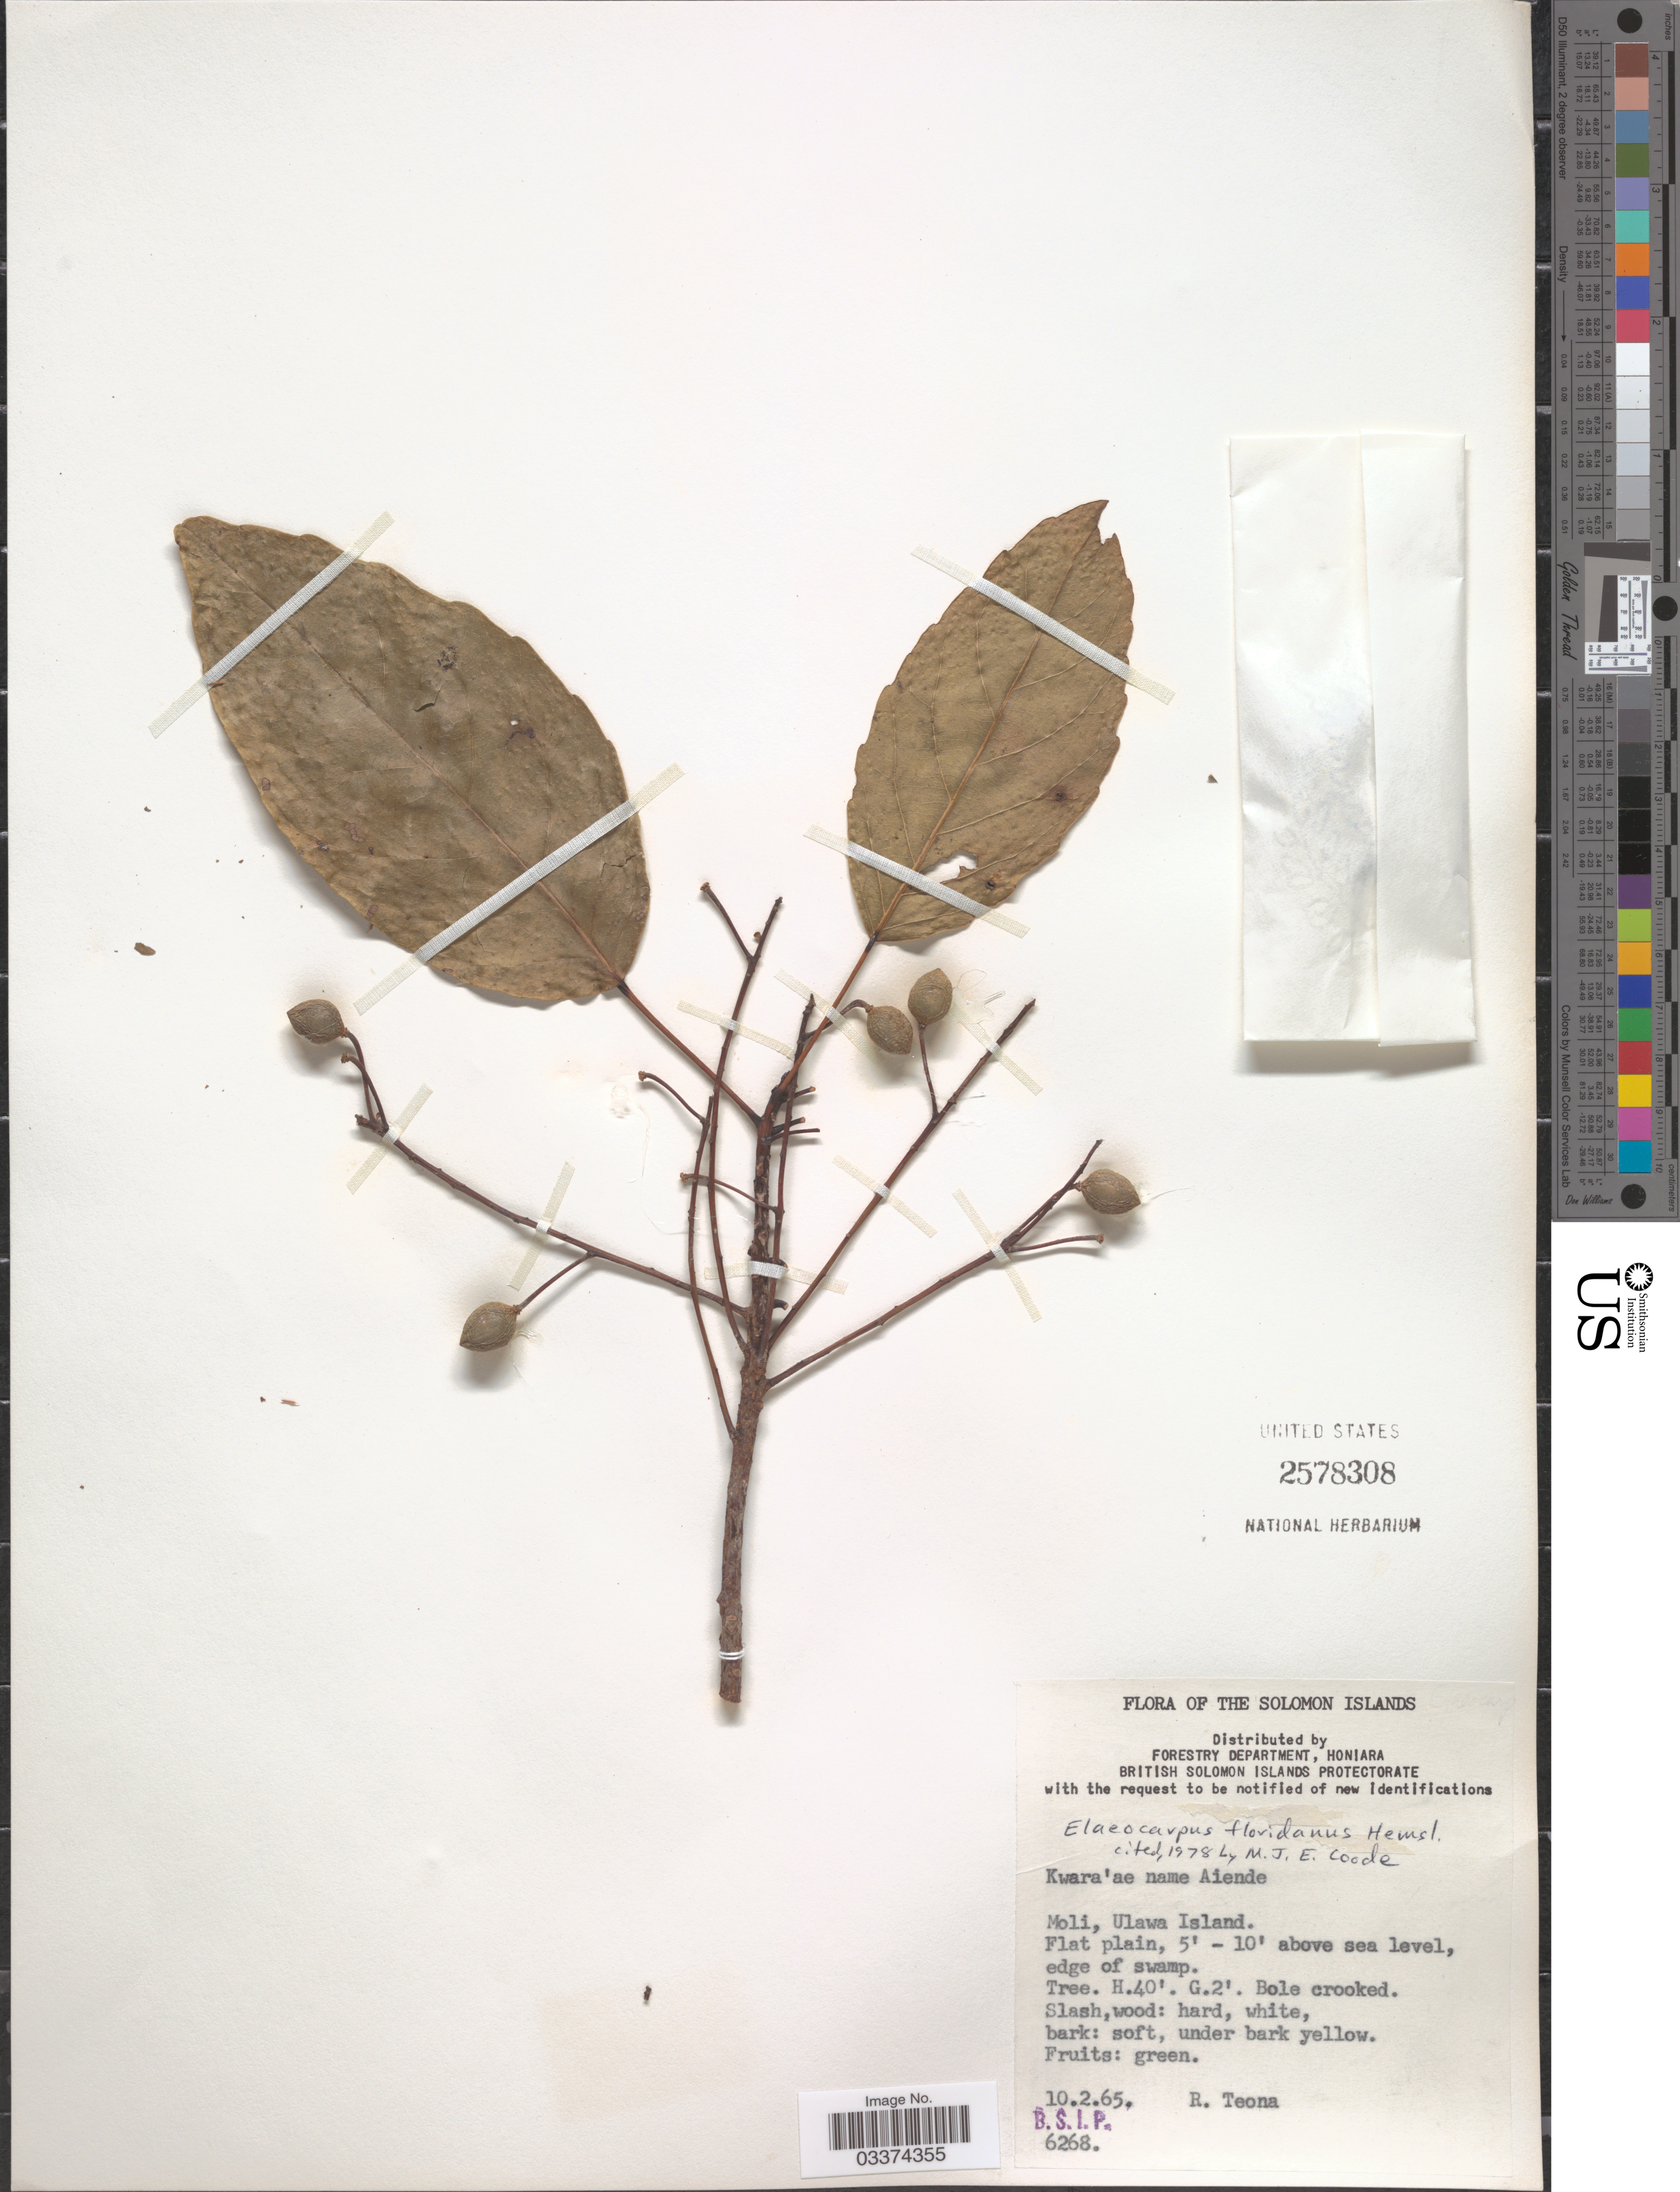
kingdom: Plantae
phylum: Tracheophyta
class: Magnoliopsida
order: Oxalidales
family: Elaeocarpaceae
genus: Elaeocarpus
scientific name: Elaeocarpus floridanus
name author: Hemsl.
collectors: R. Teona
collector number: BSIP6268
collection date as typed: Transcribed d/m/y: 10/2/65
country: Solomon Islands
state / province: Solomon Islands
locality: Moli, Ulawa Island.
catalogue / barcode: US 2578308